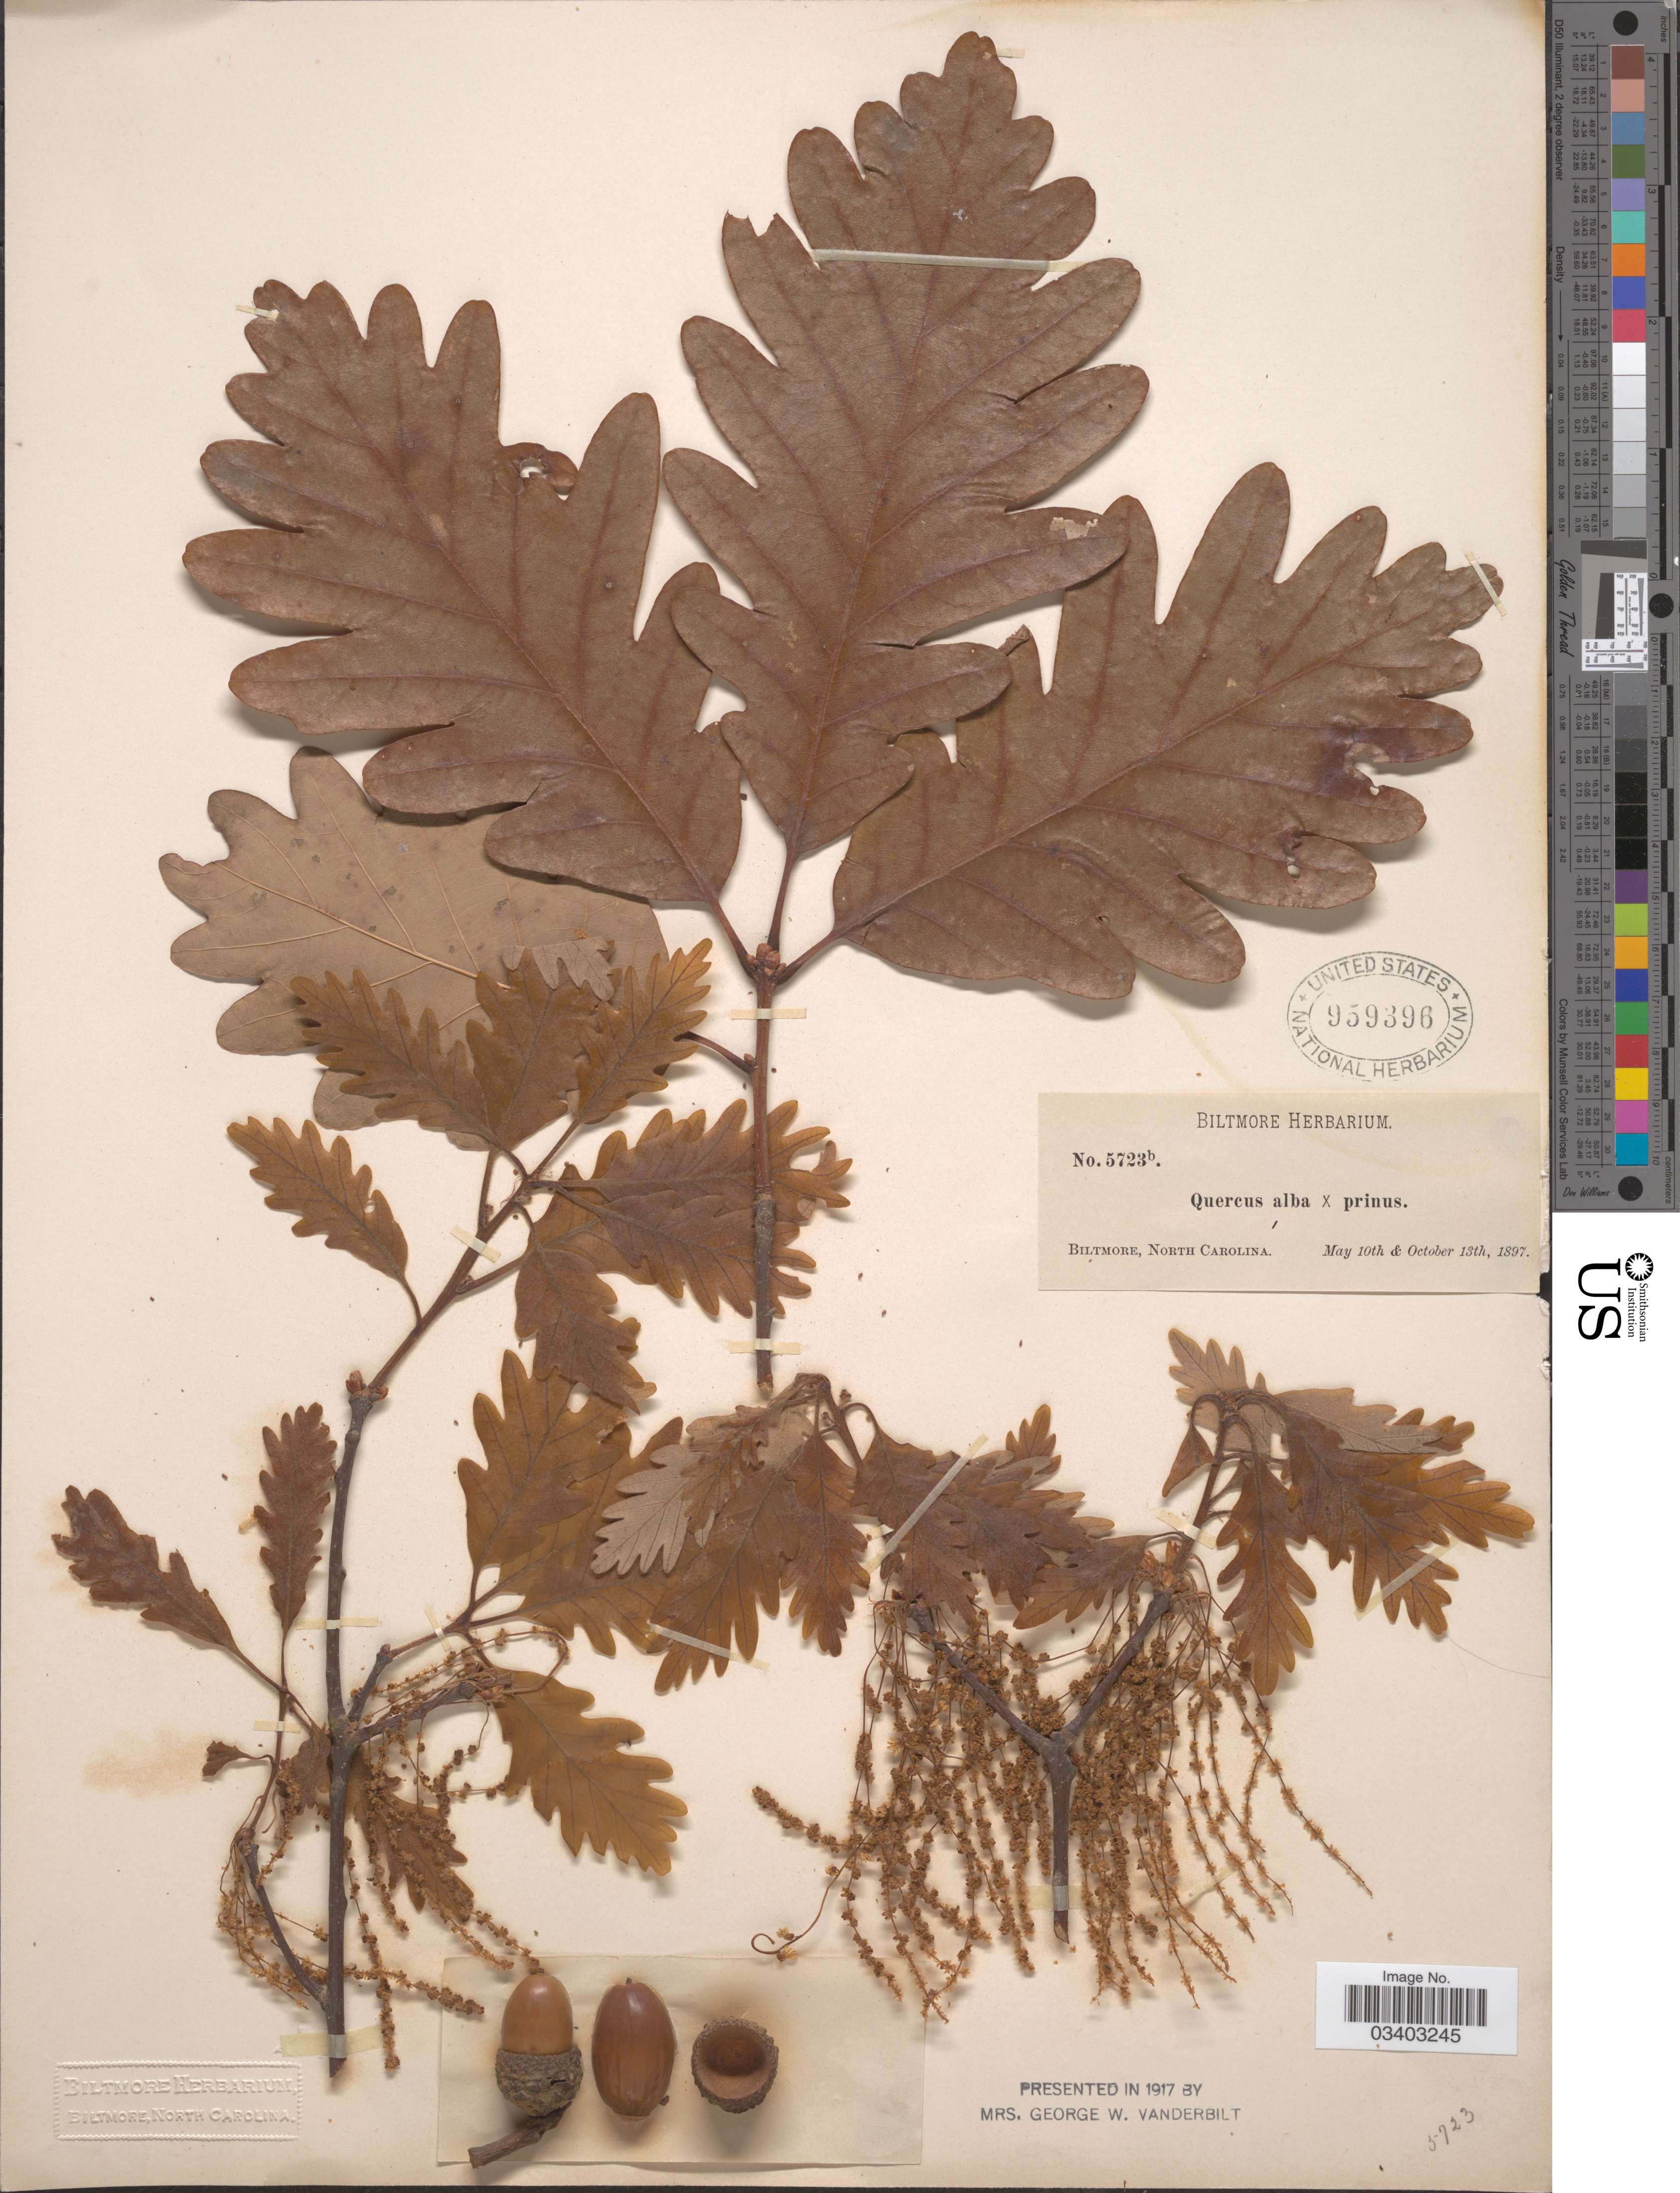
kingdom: Plantae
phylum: Tracheophyta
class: Magnoliopsida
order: Fagales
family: Fagaceae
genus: Quercus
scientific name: Quercus alba x Q. muehlenbergii Engelm.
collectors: ex herb. Biltmore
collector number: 5723b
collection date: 1897-05-10/1897-10-13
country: United States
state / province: North Carolina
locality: Biltmore.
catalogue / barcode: US 959396